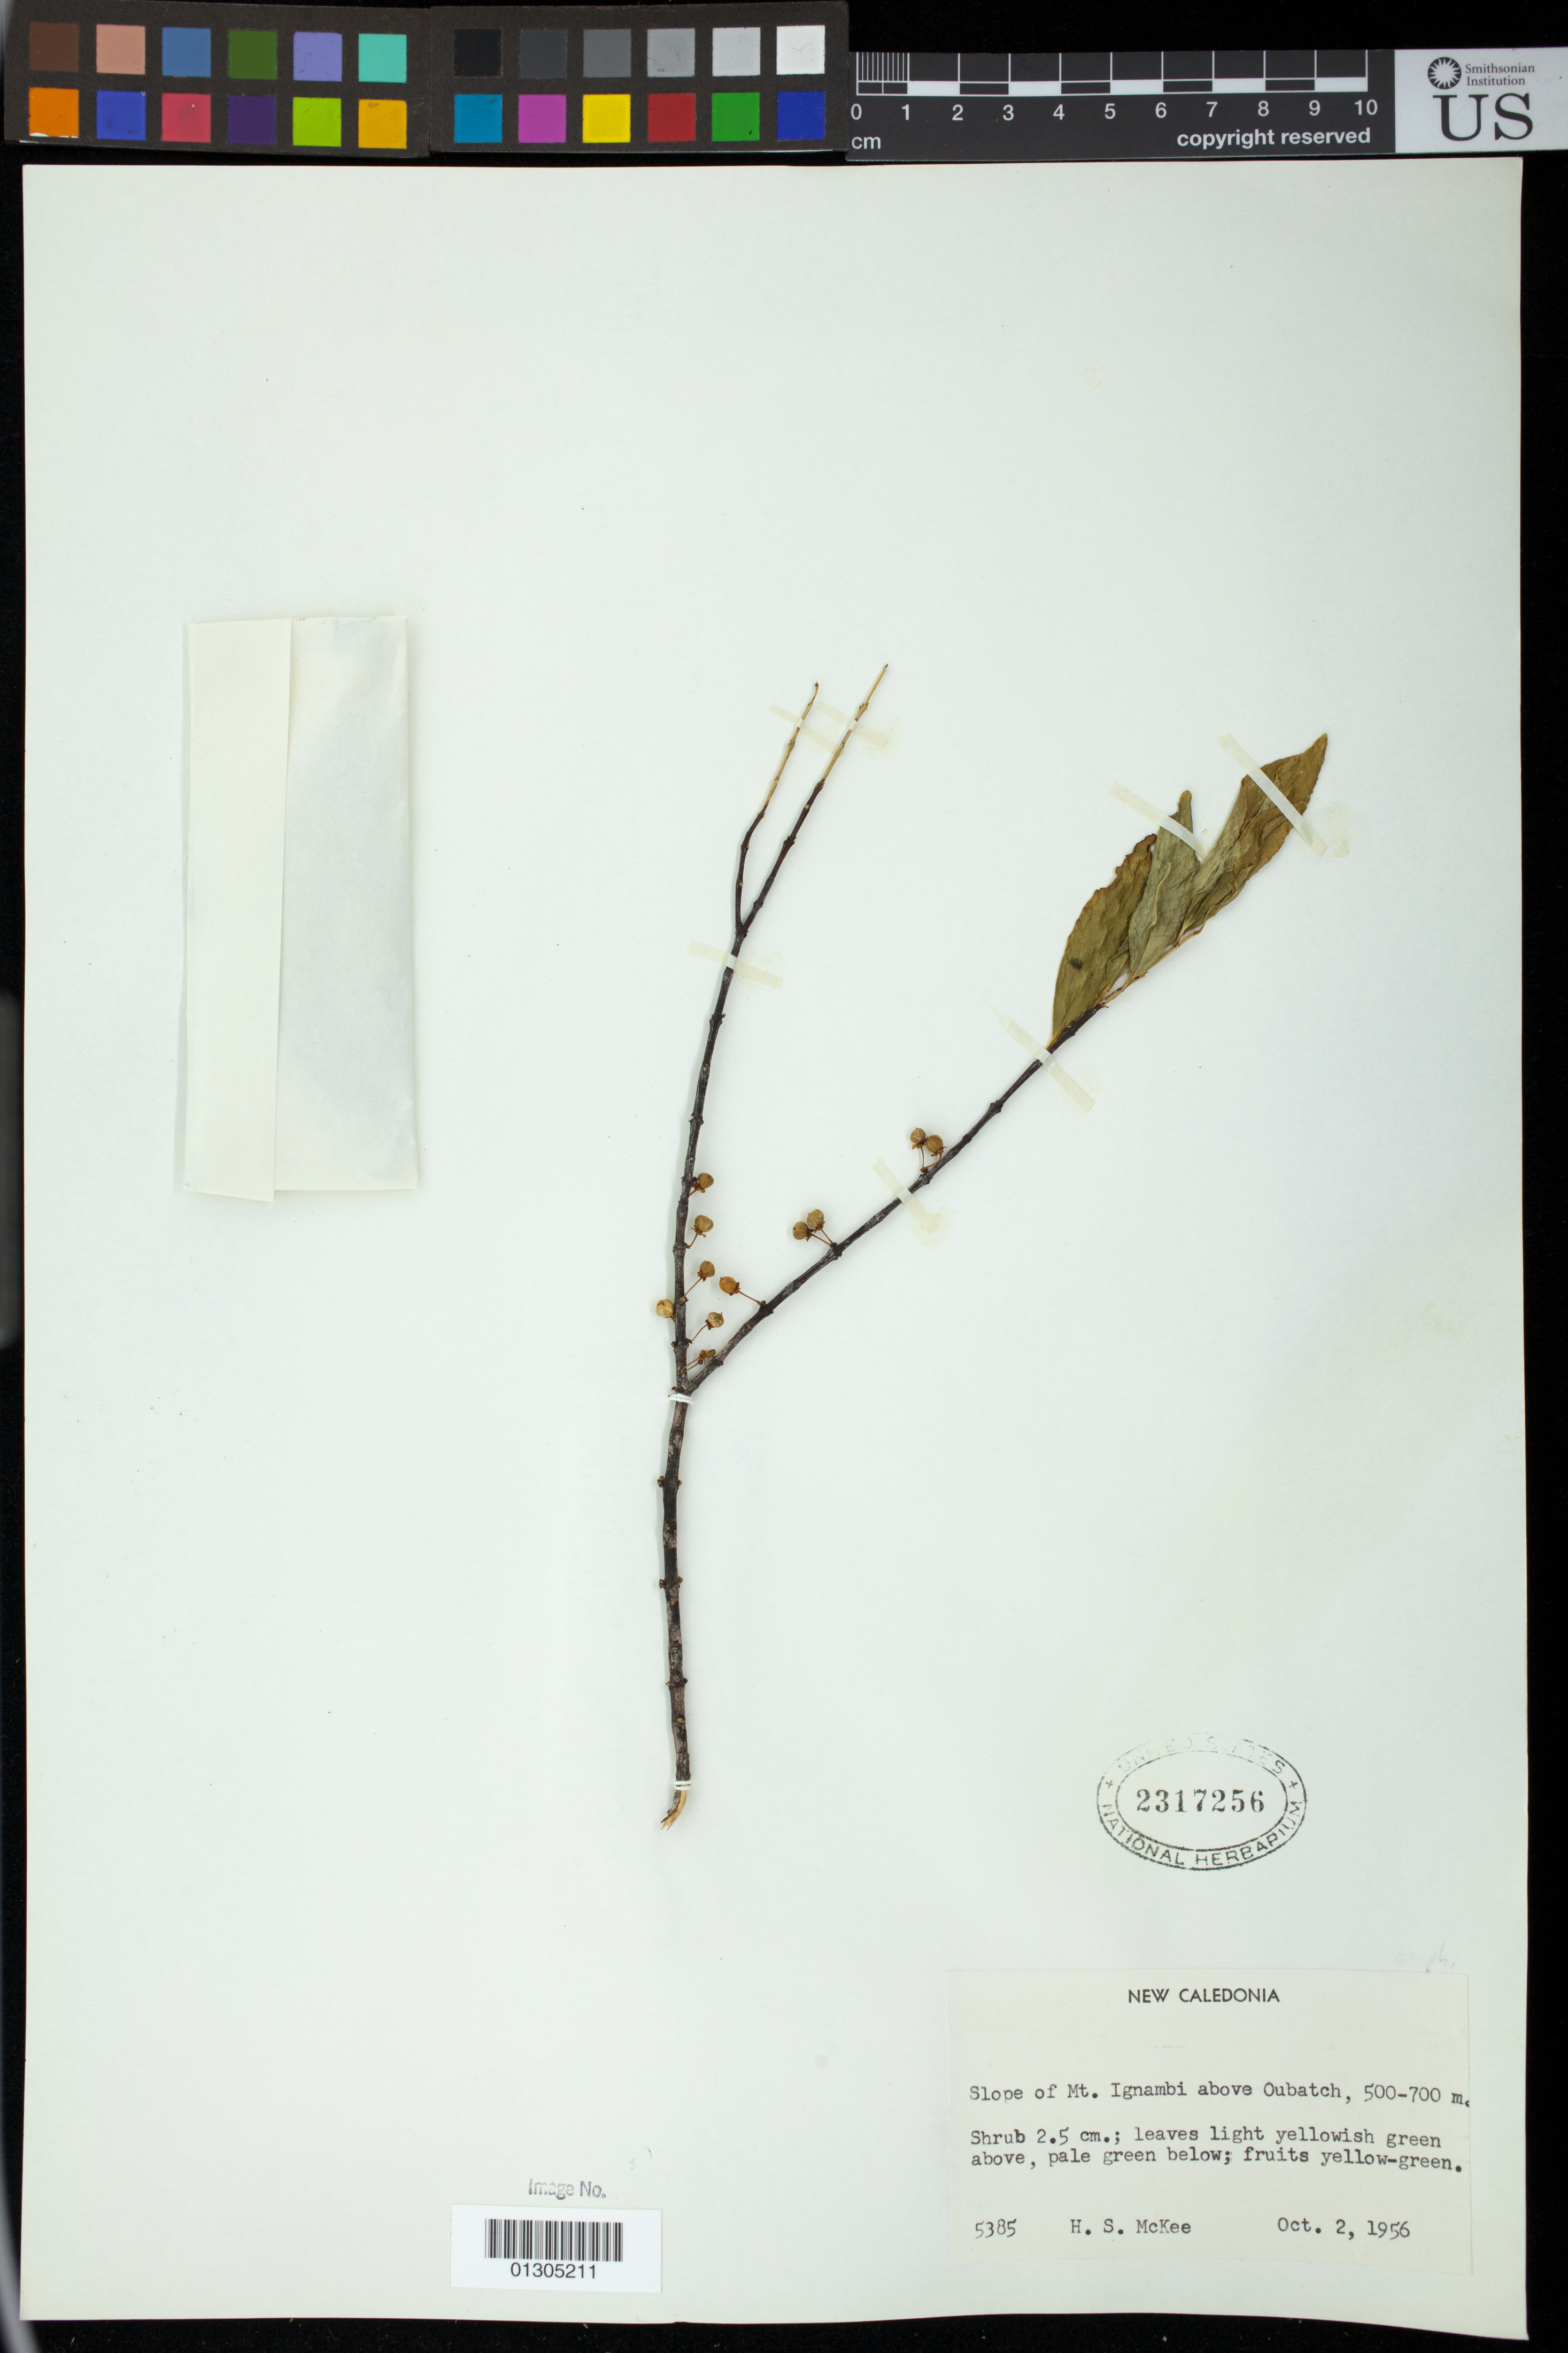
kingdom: Plantae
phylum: Tracheophyta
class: Magnoliopsida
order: Malpighiales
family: Euphorbiaceae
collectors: H. S. McKee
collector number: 5385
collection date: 1956-10-02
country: New Caledonia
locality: Slope of Mt. Ignambi above Oubatch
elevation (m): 500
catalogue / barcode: US 2317256